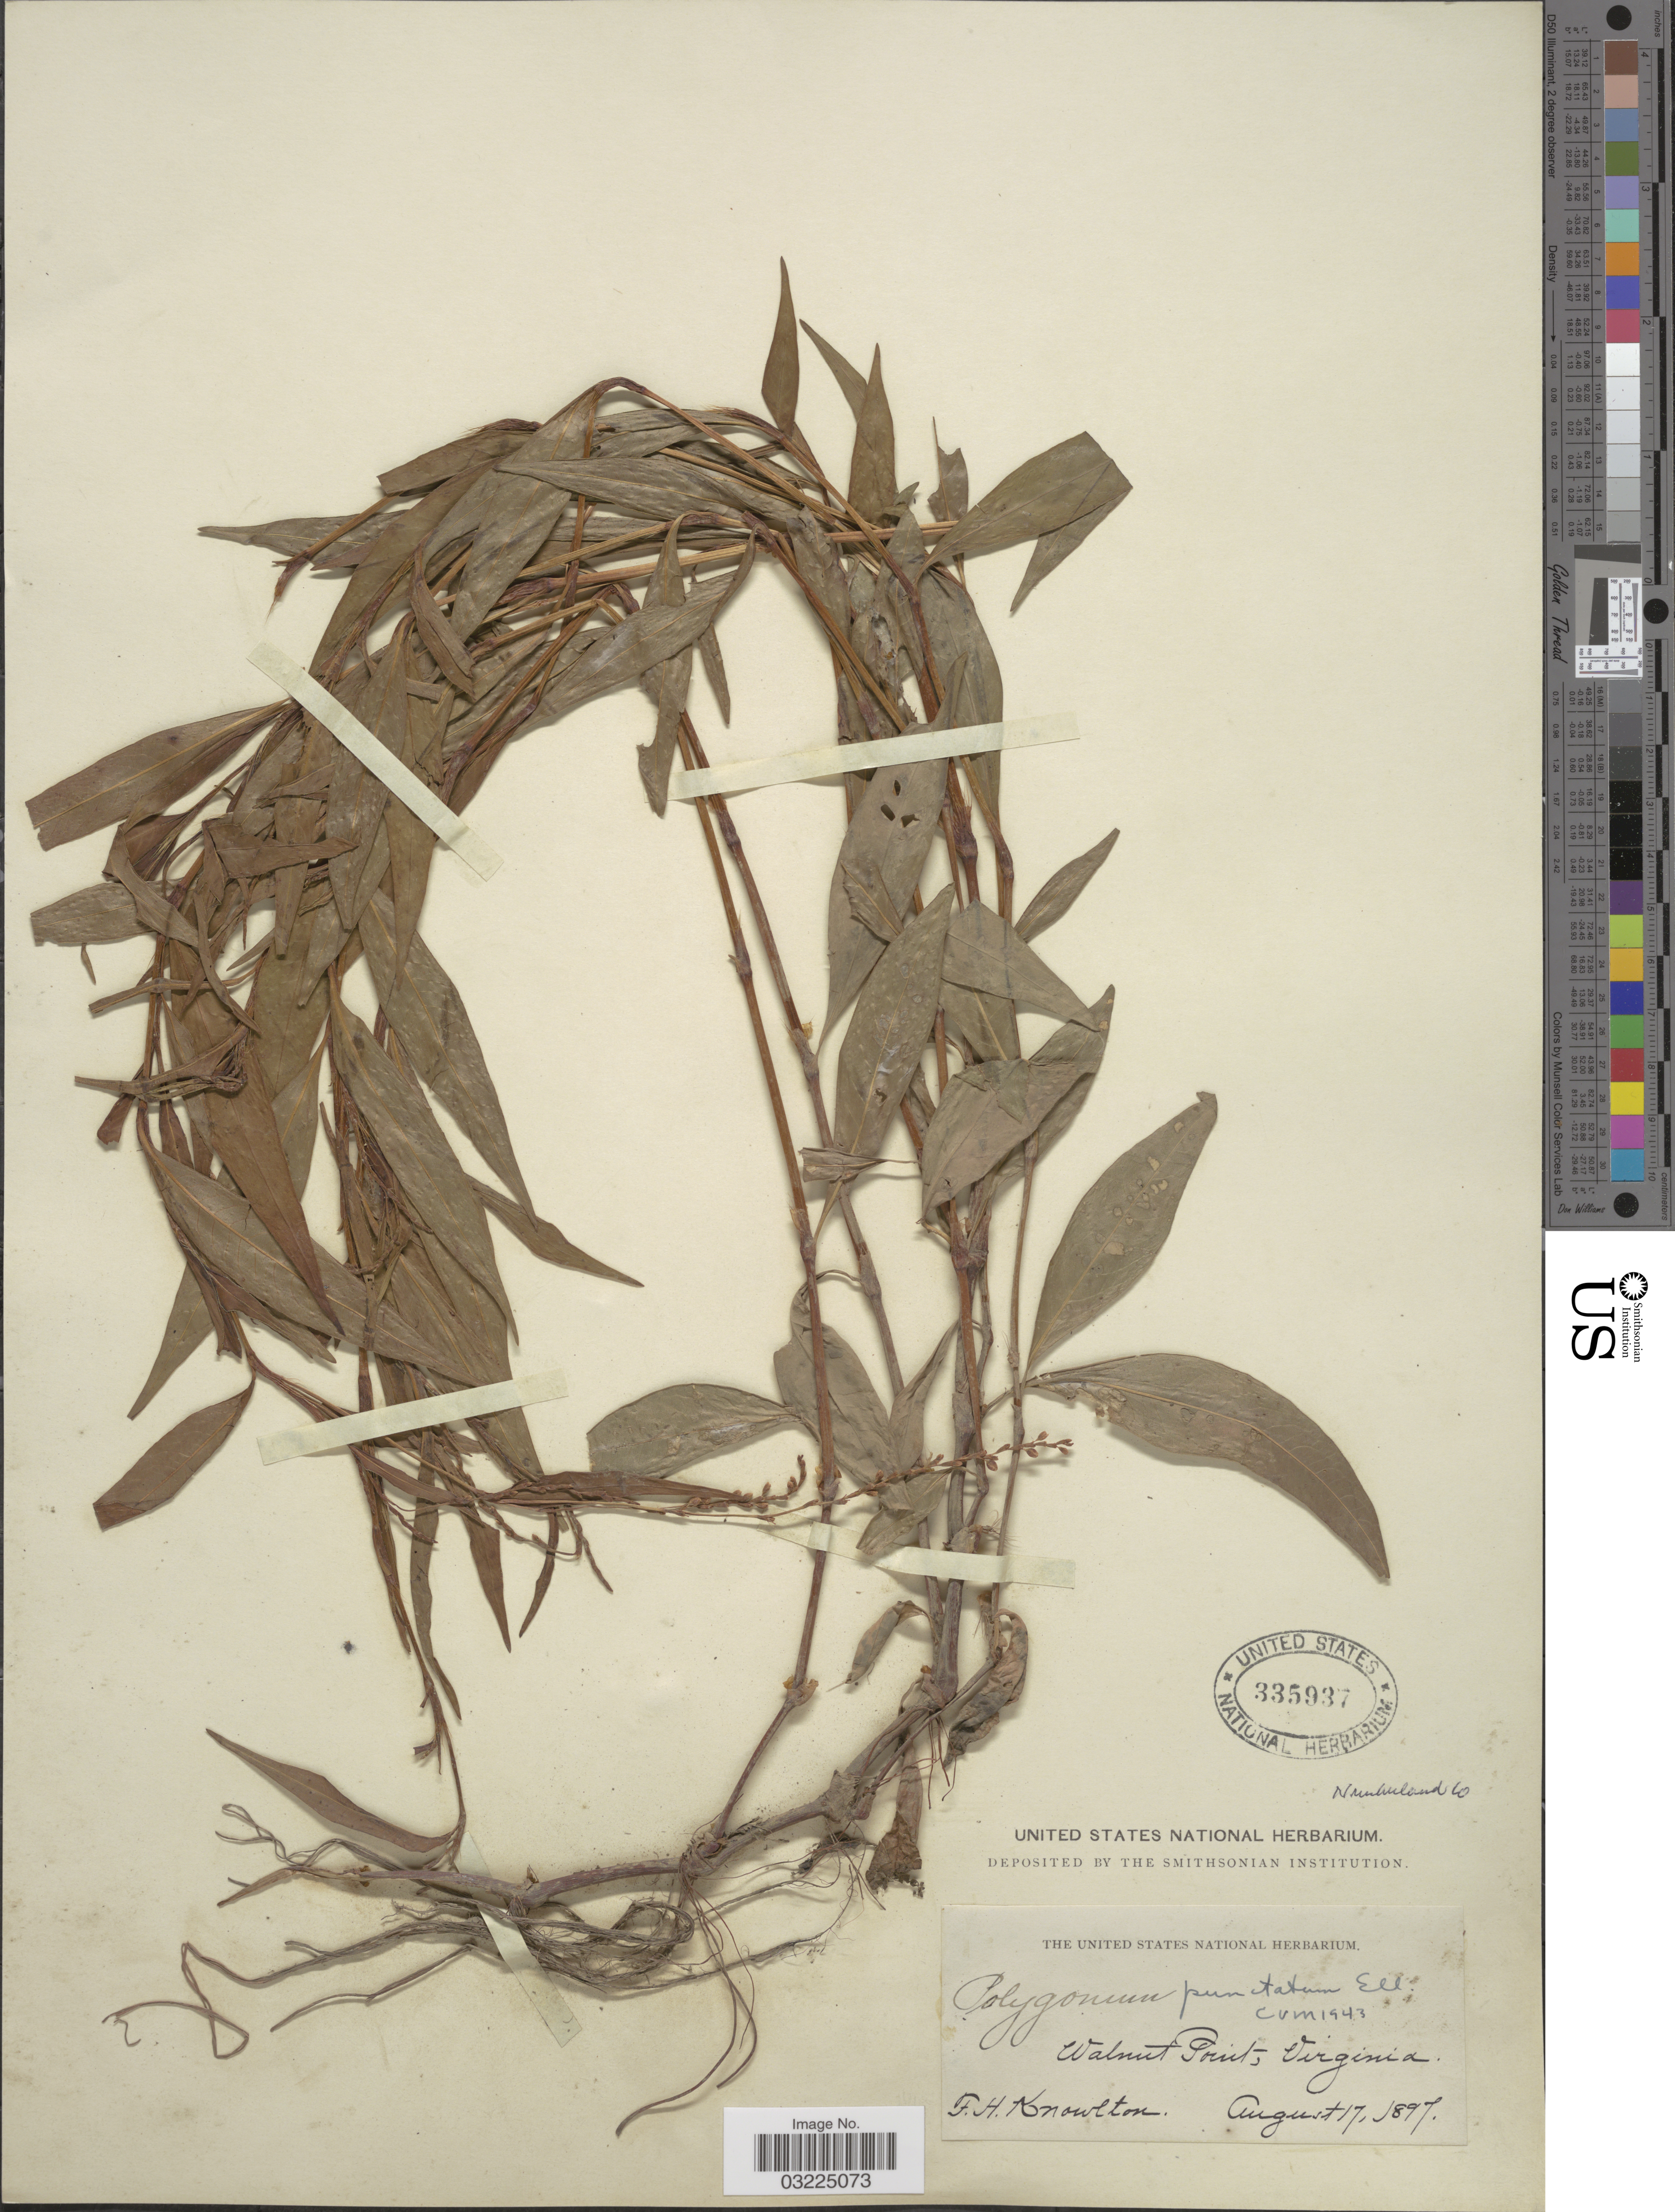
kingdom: Plantae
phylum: Tracheophyta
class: Magnoliopsida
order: Caryophyllales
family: Polygonaceae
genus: Persicaria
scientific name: Persicaria punctata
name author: (Elliott) Small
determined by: Atha, D. E.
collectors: F. H. Knowlton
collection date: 1897-08-17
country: United States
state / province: Virginia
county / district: Northumberland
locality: Walnut Point, Northumberland Co.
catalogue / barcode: US 335937